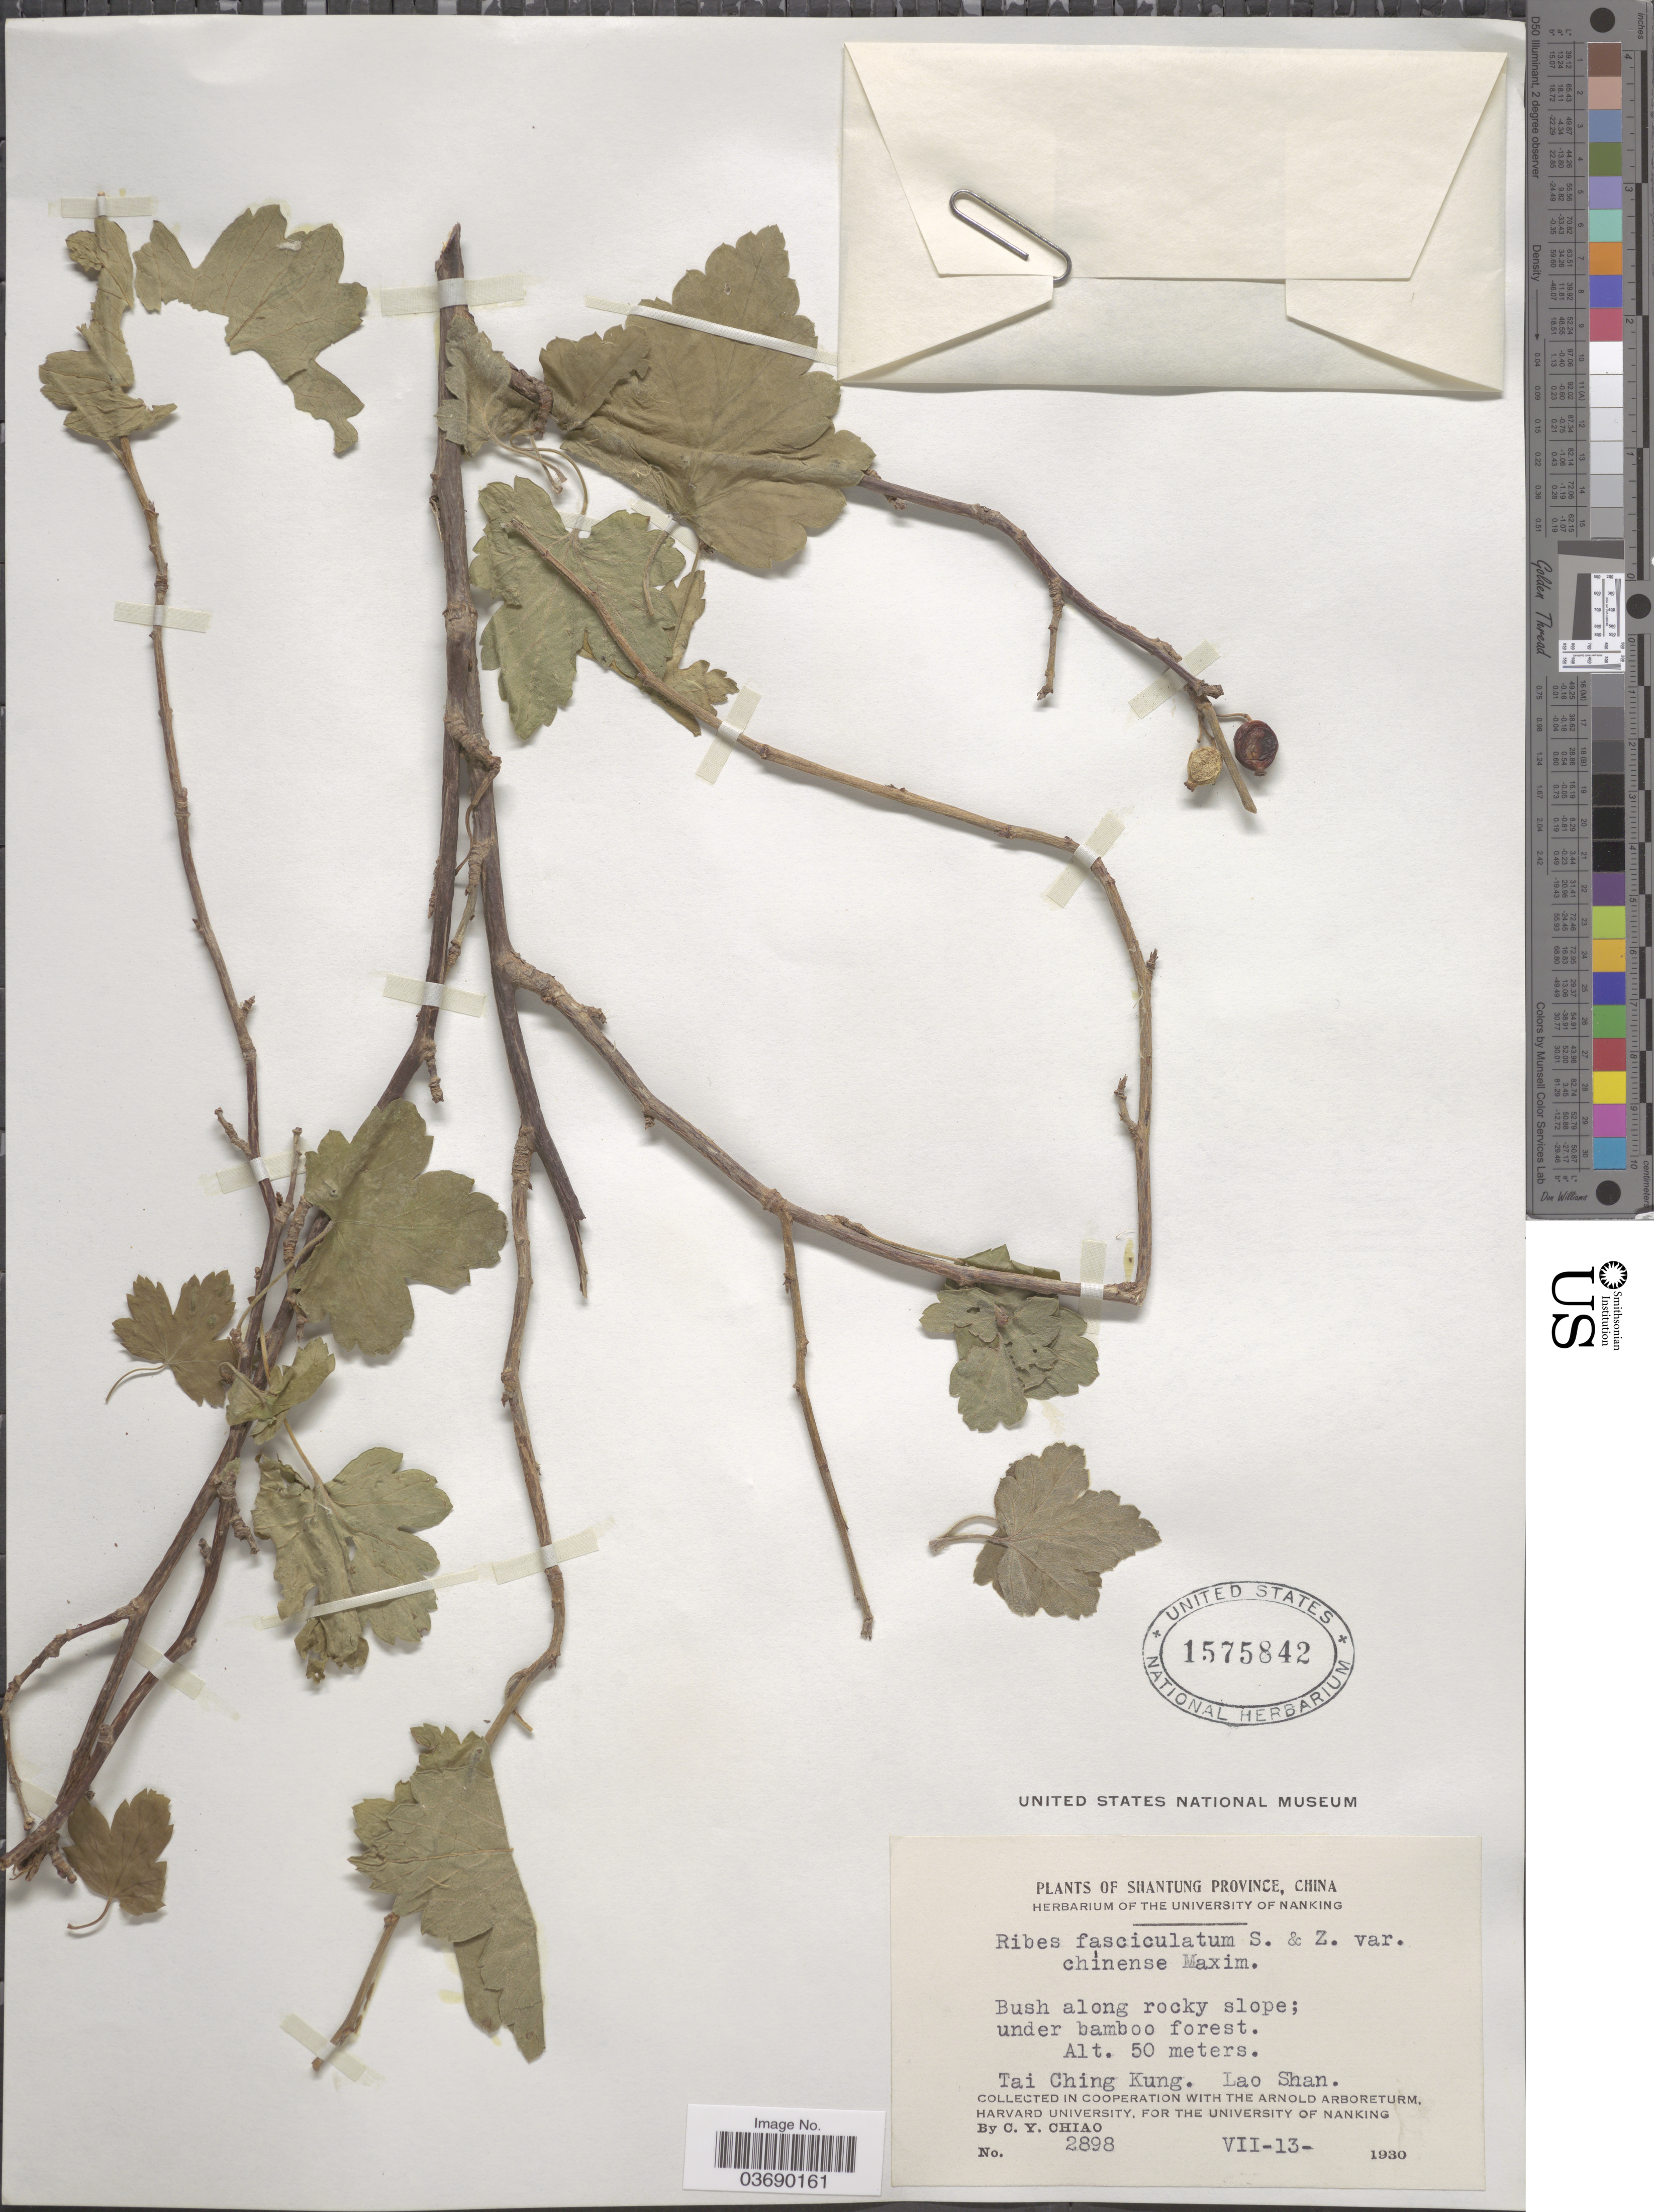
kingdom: Plantae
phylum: Tracheophyta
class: Magnoliopsida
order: Saxifragales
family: Grossulariaceae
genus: Ribes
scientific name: Ribes fasciculatum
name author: Siebold & Zucc.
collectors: C. Y. Chiao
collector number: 2898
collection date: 1930-07-13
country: China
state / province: Shandong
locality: Shantung Province. Tai Ching Kung. Lao Shan.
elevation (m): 50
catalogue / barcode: US 1575842